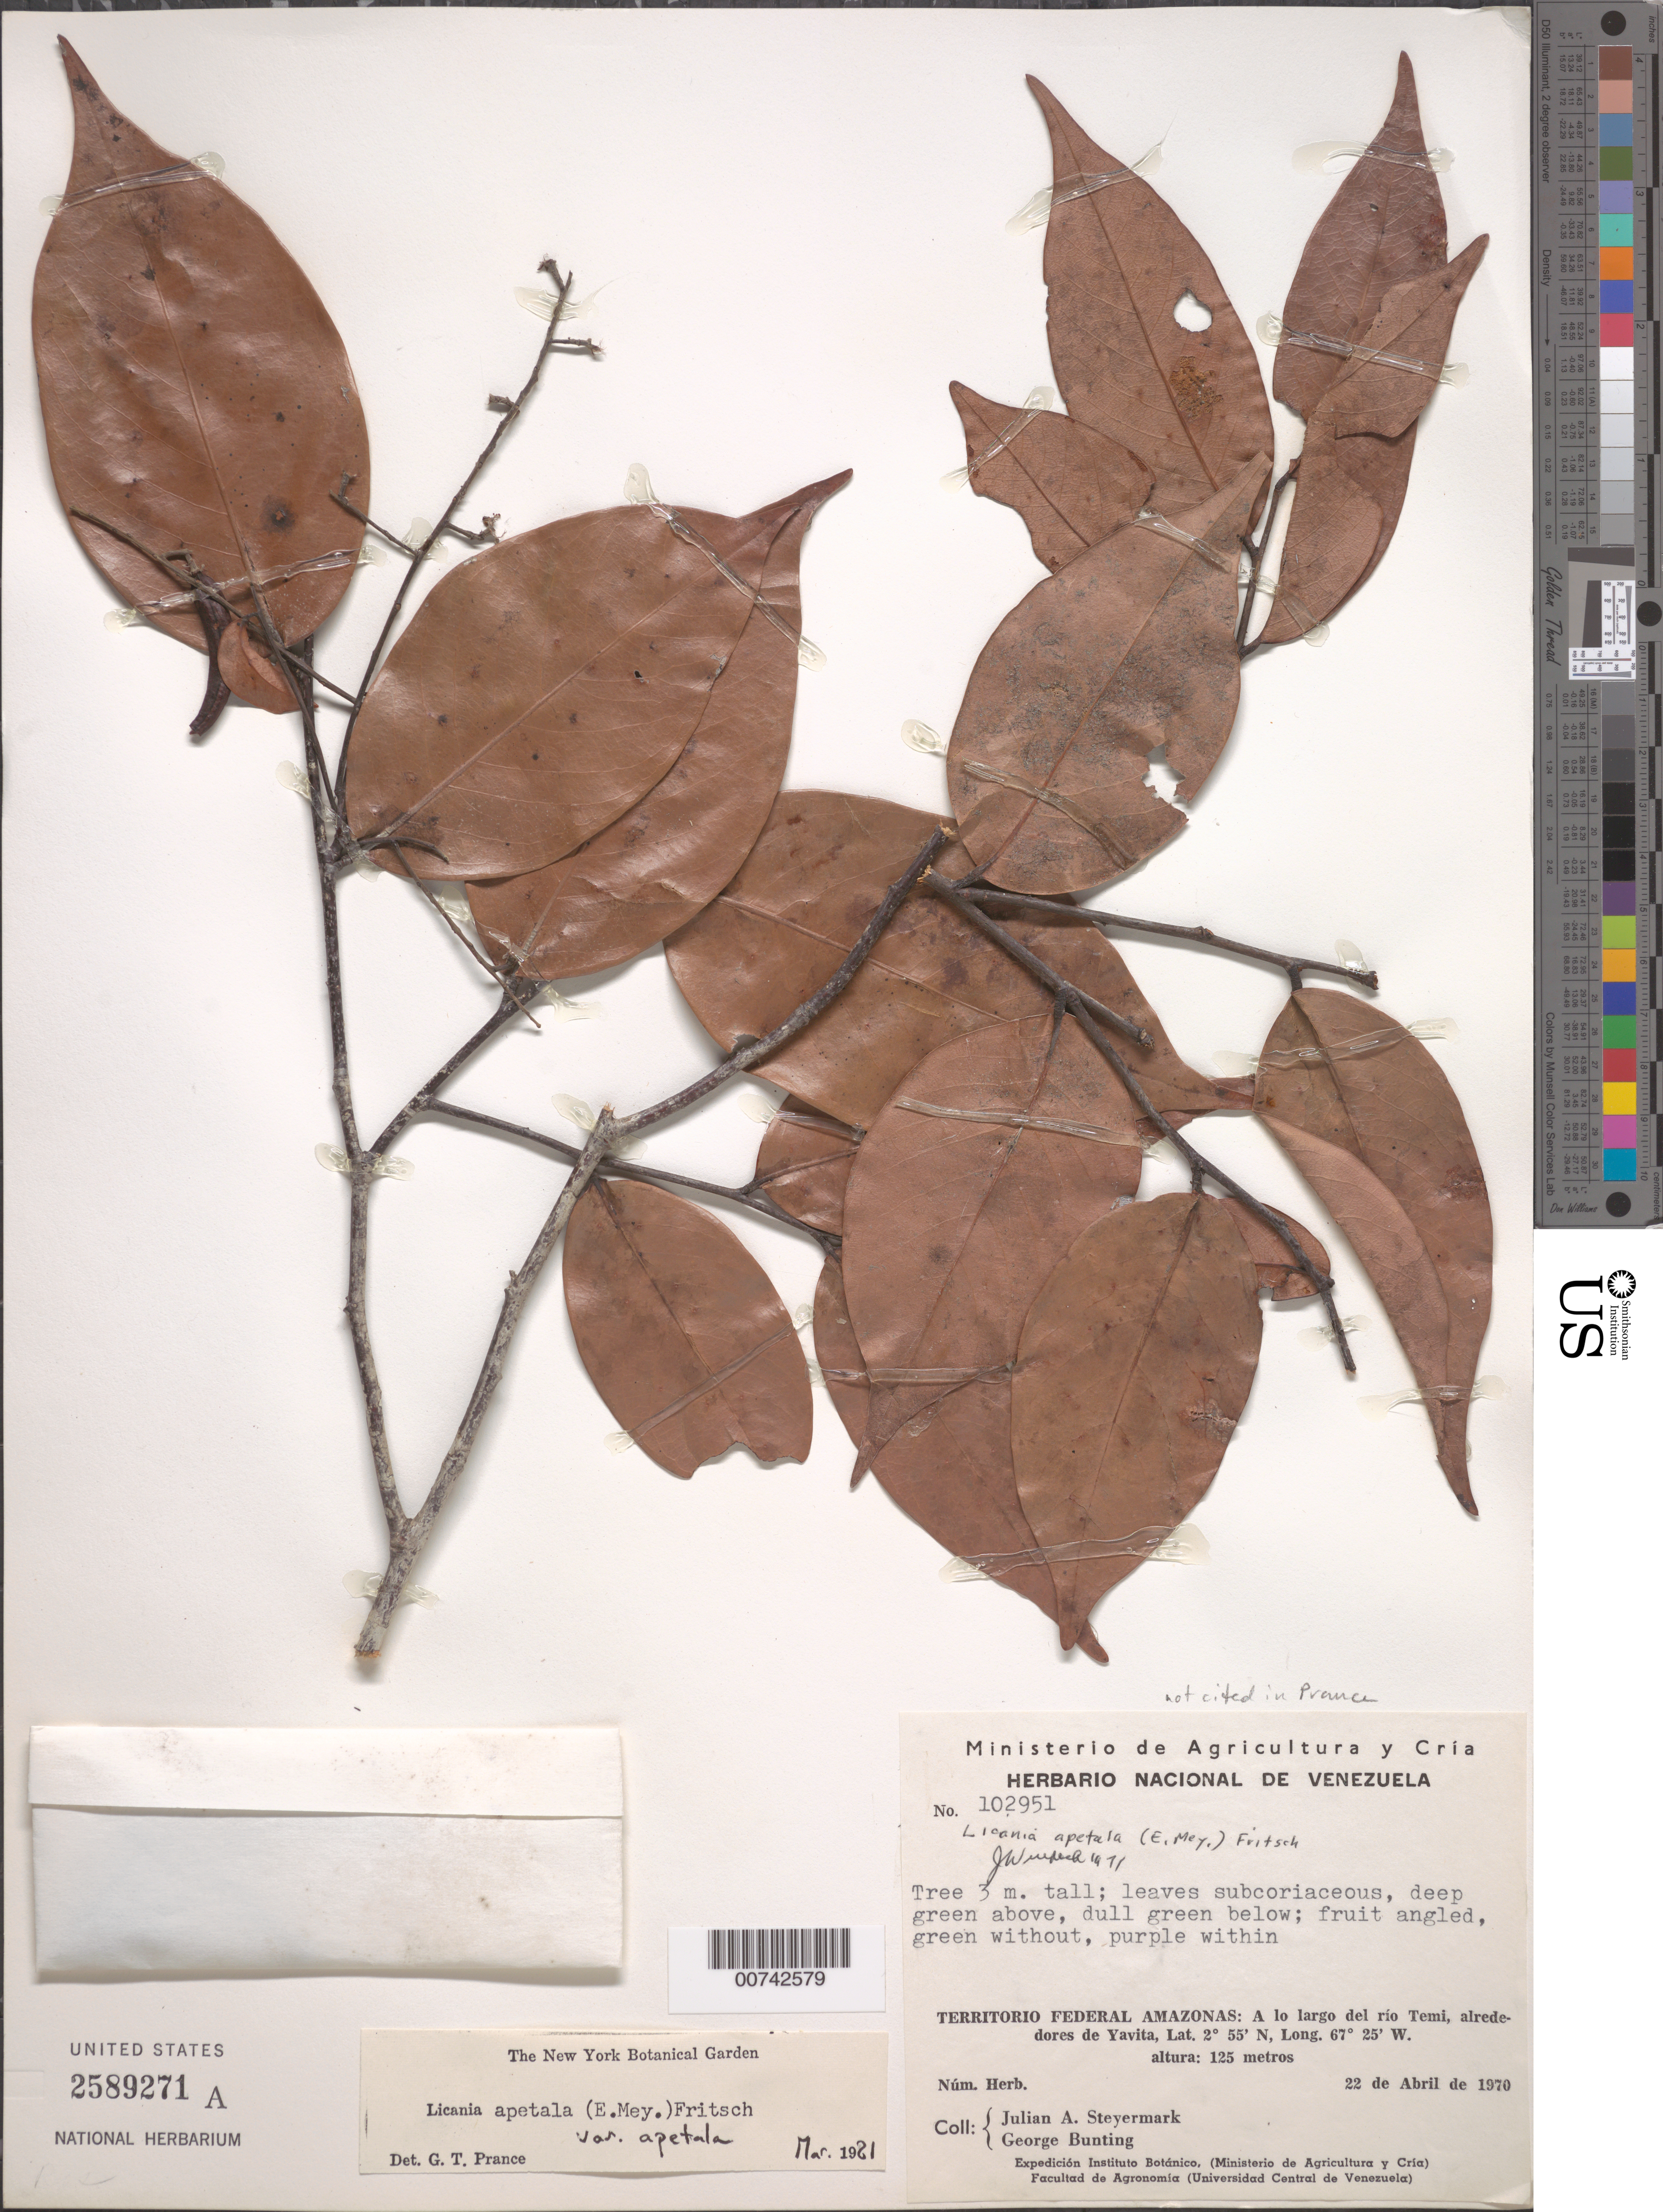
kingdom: Plantae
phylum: Tracheophyta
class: Magnoliopsida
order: Malpighiales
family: Chrysobalanaceae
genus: Leptobalanus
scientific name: Leptobalanus apetalus var. apetalus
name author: (E. Mey.) Sothers & Prance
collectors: J. Steyermark & G. S. Bunting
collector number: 102951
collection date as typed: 22-Apr-70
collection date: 1970-04-22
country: Venezuela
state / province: Amazonas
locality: Río Temi, near Yavita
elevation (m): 125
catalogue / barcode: US 2589271A